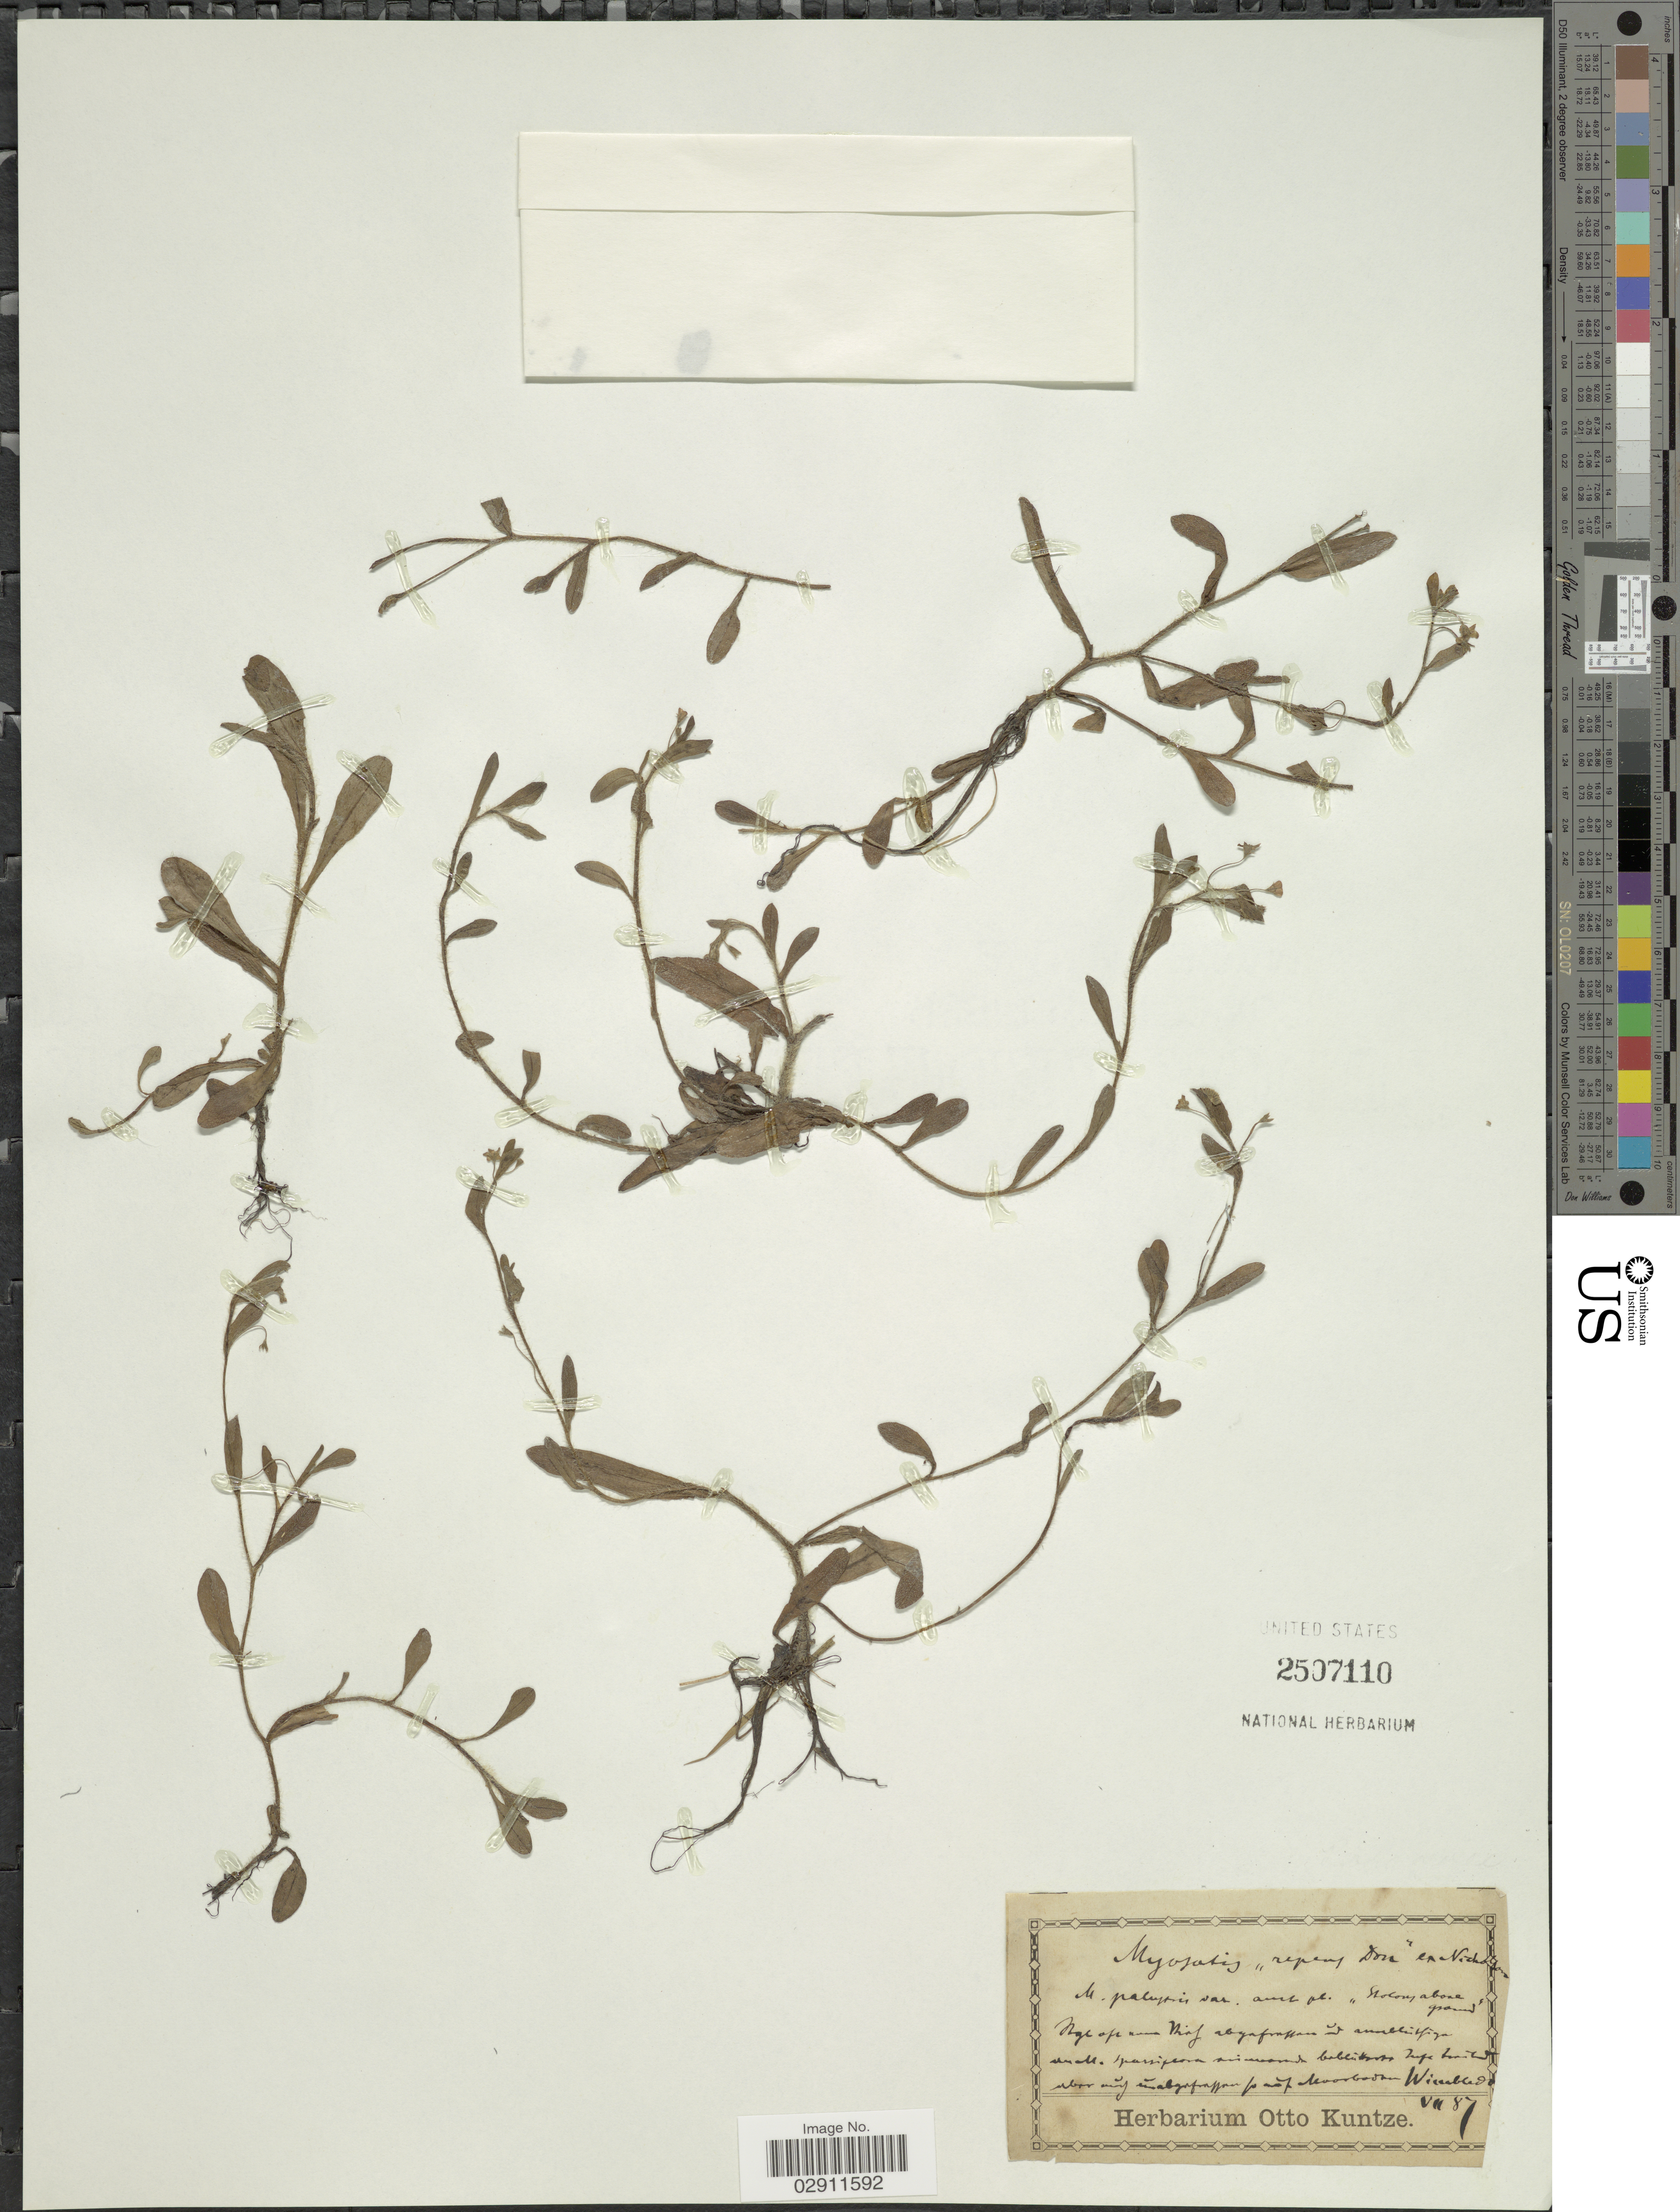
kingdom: Plantae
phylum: Tracheophyta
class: Magnoliopsida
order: Boraginales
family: Boraginaceae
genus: Myosotis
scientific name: Myosotis repens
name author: G. Don ex Hook.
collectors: ex herb. Otto Kuntze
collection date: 1887-07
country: United Kingdom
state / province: England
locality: [illegible text]... Wimbledon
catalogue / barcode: US 2507110